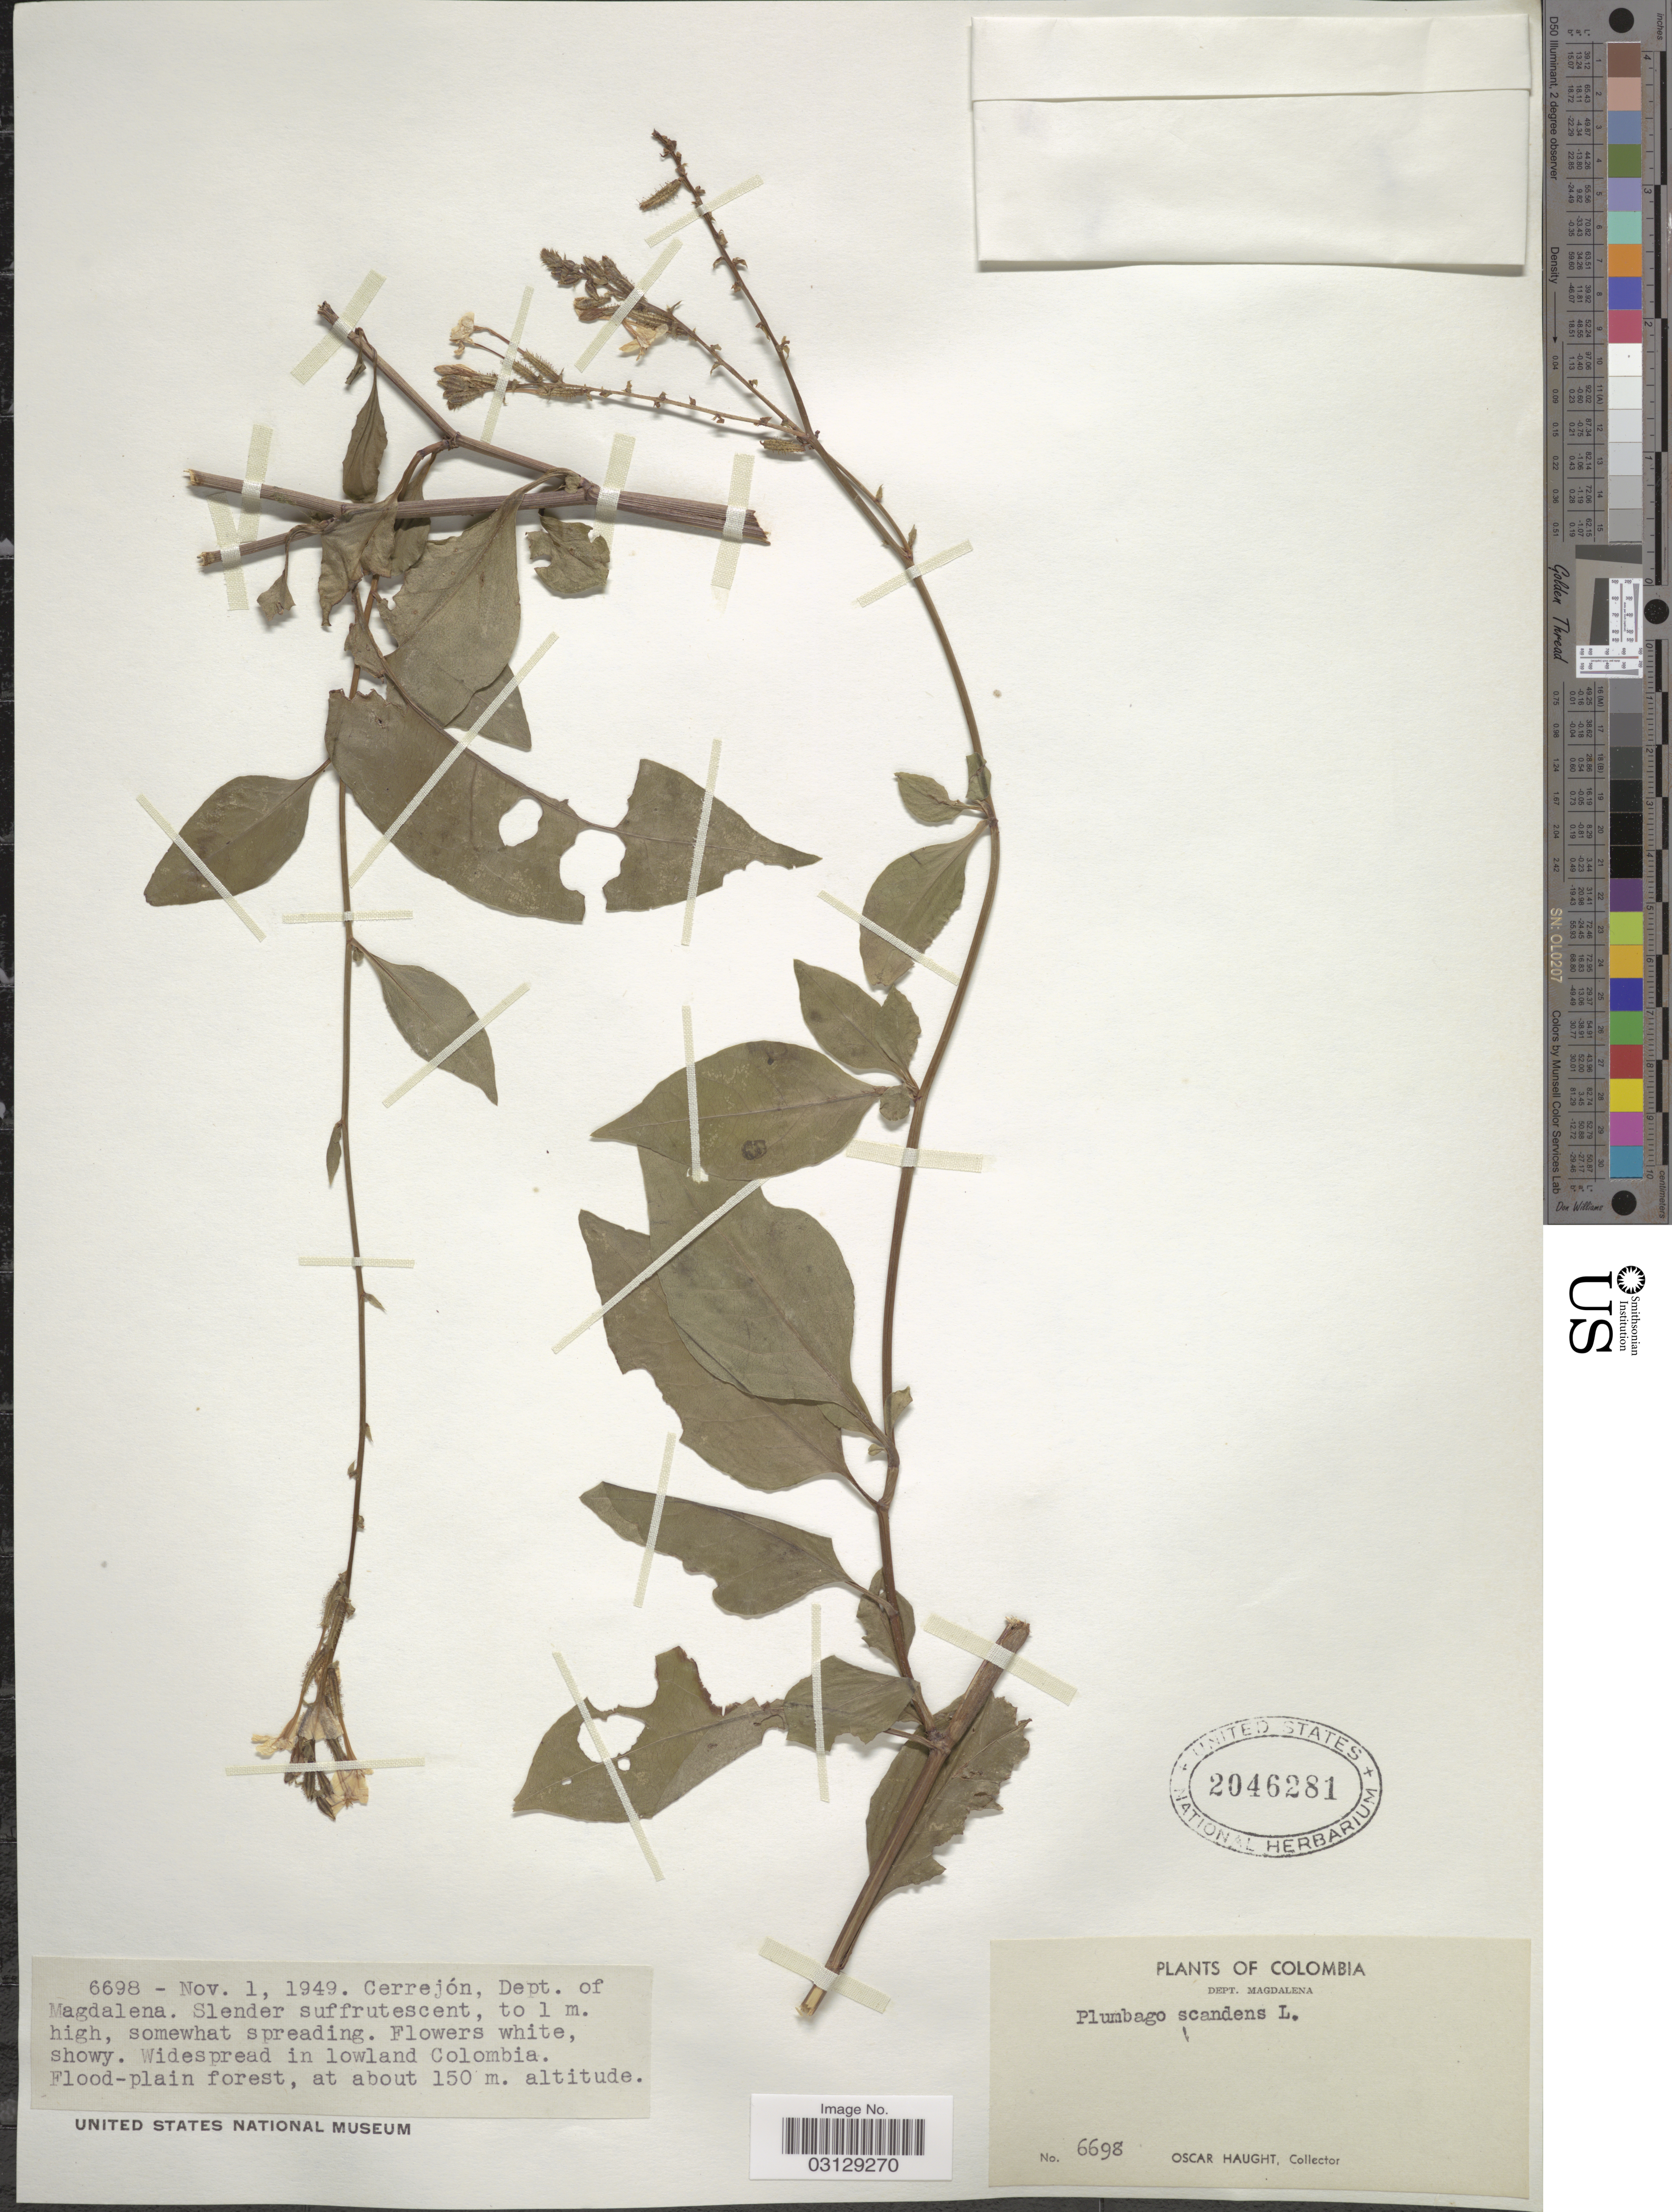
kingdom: Plantae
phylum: Tracheophyta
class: Magnoliopsida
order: Caryophyllales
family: Plumbaginaceae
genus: Plumbago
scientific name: Plumbago scandens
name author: L.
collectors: O. Haught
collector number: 6698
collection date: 1949-11-01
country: Colombia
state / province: Magdalena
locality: Cerrejón, Dept. of Magdalena.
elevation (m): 150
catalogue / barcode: US 2046281